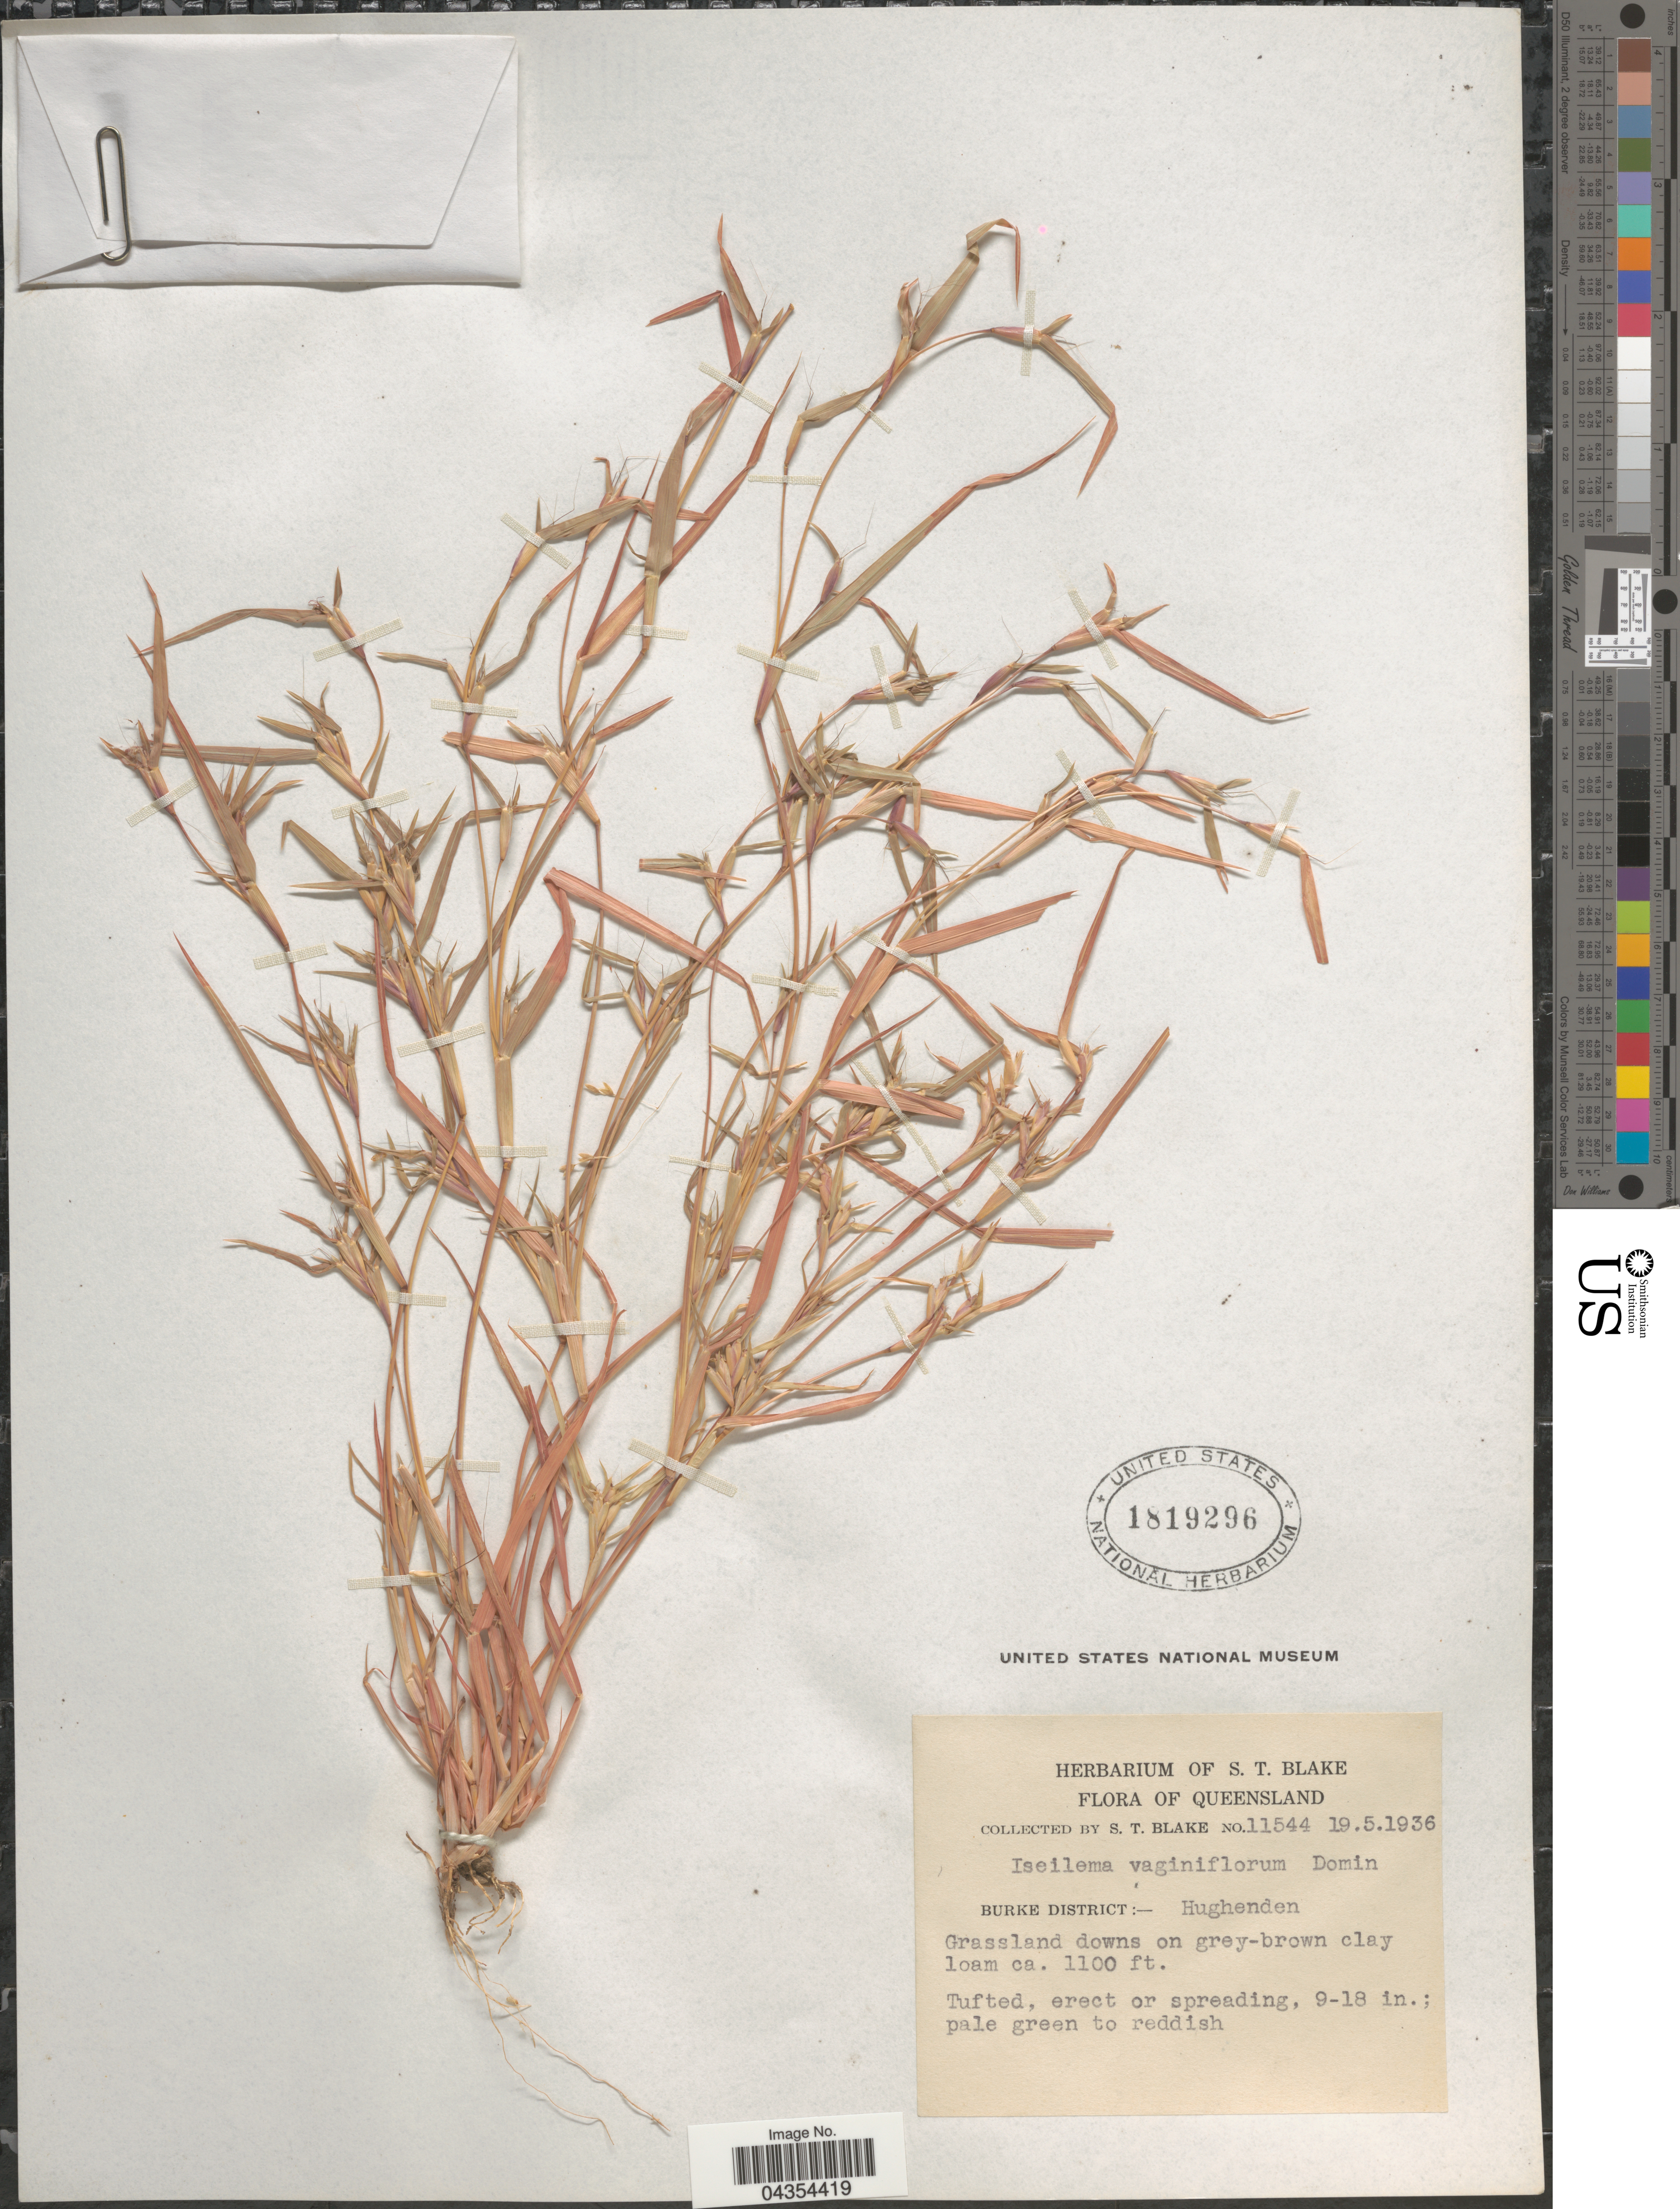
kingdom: Plantae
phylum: Tracheophyta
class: Liliopsida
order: Poales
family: Poaceae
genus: Iseilema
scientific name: Iseilema vaginiflorum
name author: Domin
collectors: S. T. Blake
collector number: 11544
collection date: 1936-05-19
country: Australia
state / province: Queensland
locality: Burke District:- Hughenden.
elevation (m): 335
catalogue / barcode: US 1819296